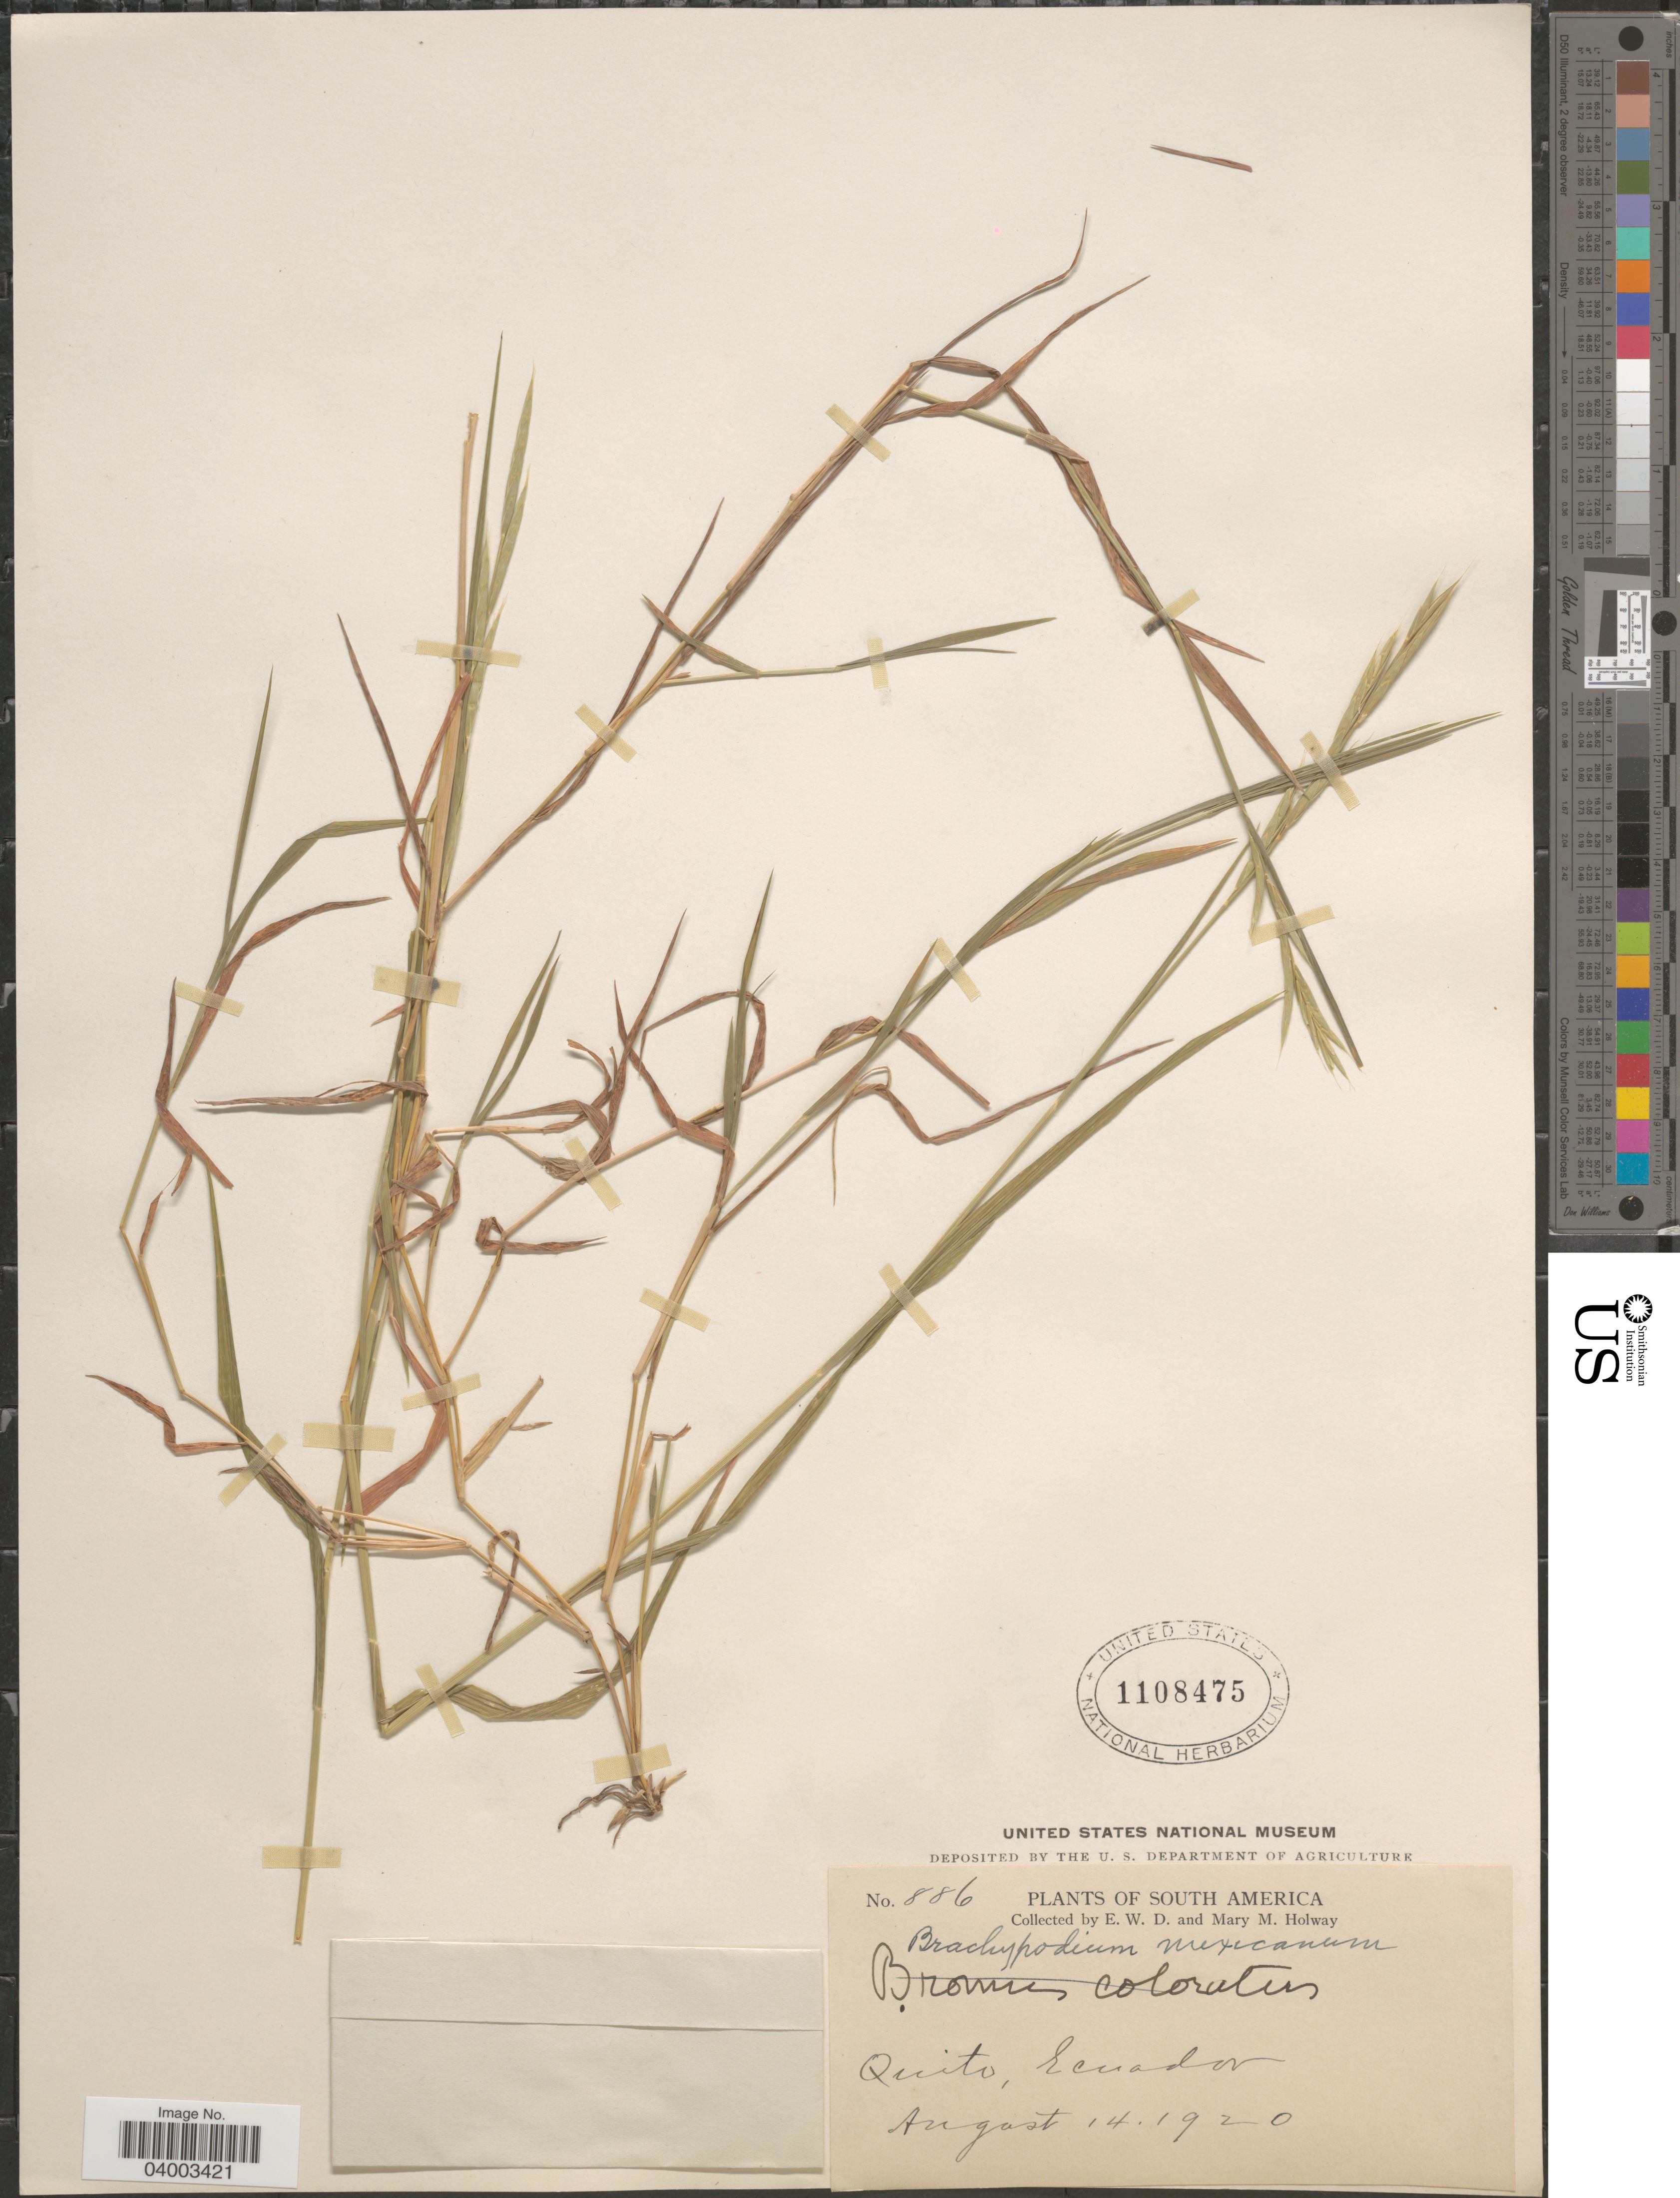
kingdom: Plantae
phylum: Tracheophyta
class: Liliopsida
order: Poales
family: Poaceae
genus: Brachypodium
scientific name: Brachypodium mexicanum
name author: (Roem. & Schult.) Link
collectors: E. W. D. Holway & M. M. Holway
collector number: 886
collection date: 1920-08-14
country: Ecuador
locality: Quito.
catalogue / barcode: US 1108475